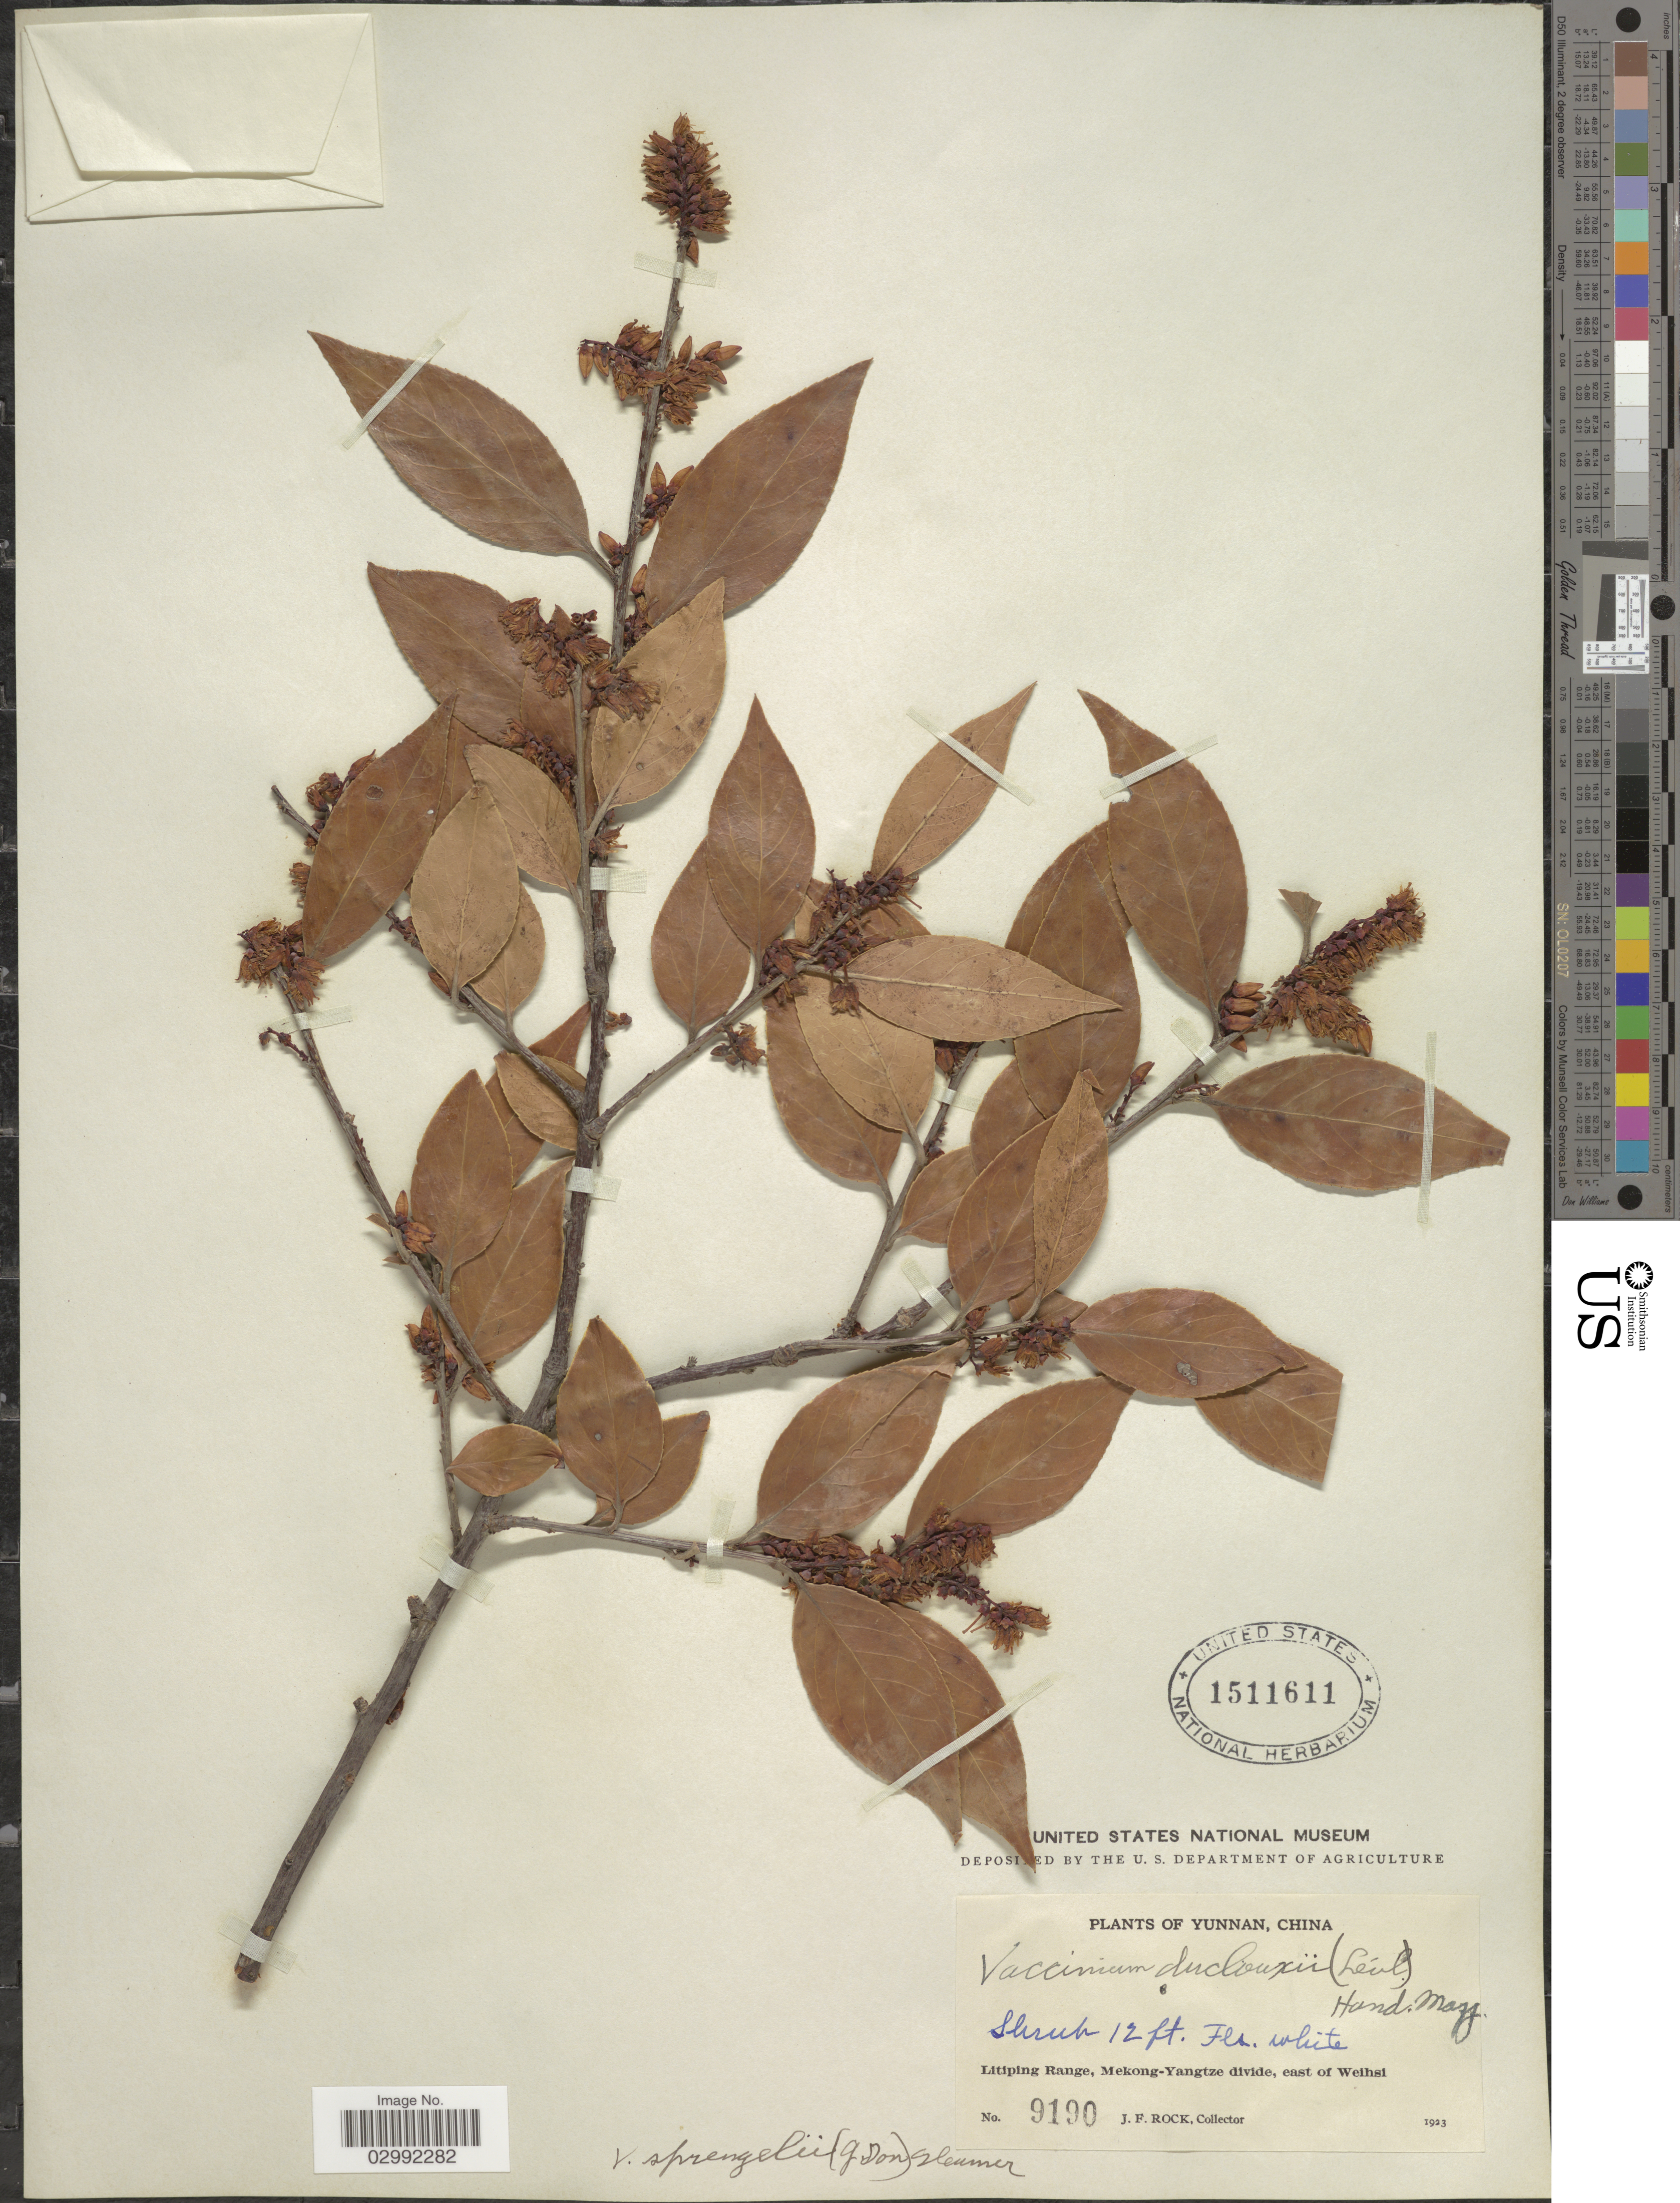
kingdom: Plantae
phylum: Tracheophyta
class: Magnoliopsida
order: Ericales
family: Ericaceae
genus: Vaccinium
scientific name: Vaccinium sprengelii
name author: (G. Don) Sleumer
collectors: J. Rock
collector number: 9190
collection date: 1923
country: China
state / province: Yunnan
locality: Litiping Range, Mekong-Yangtze divide, east of Weihsi.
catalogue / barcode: US 1511611